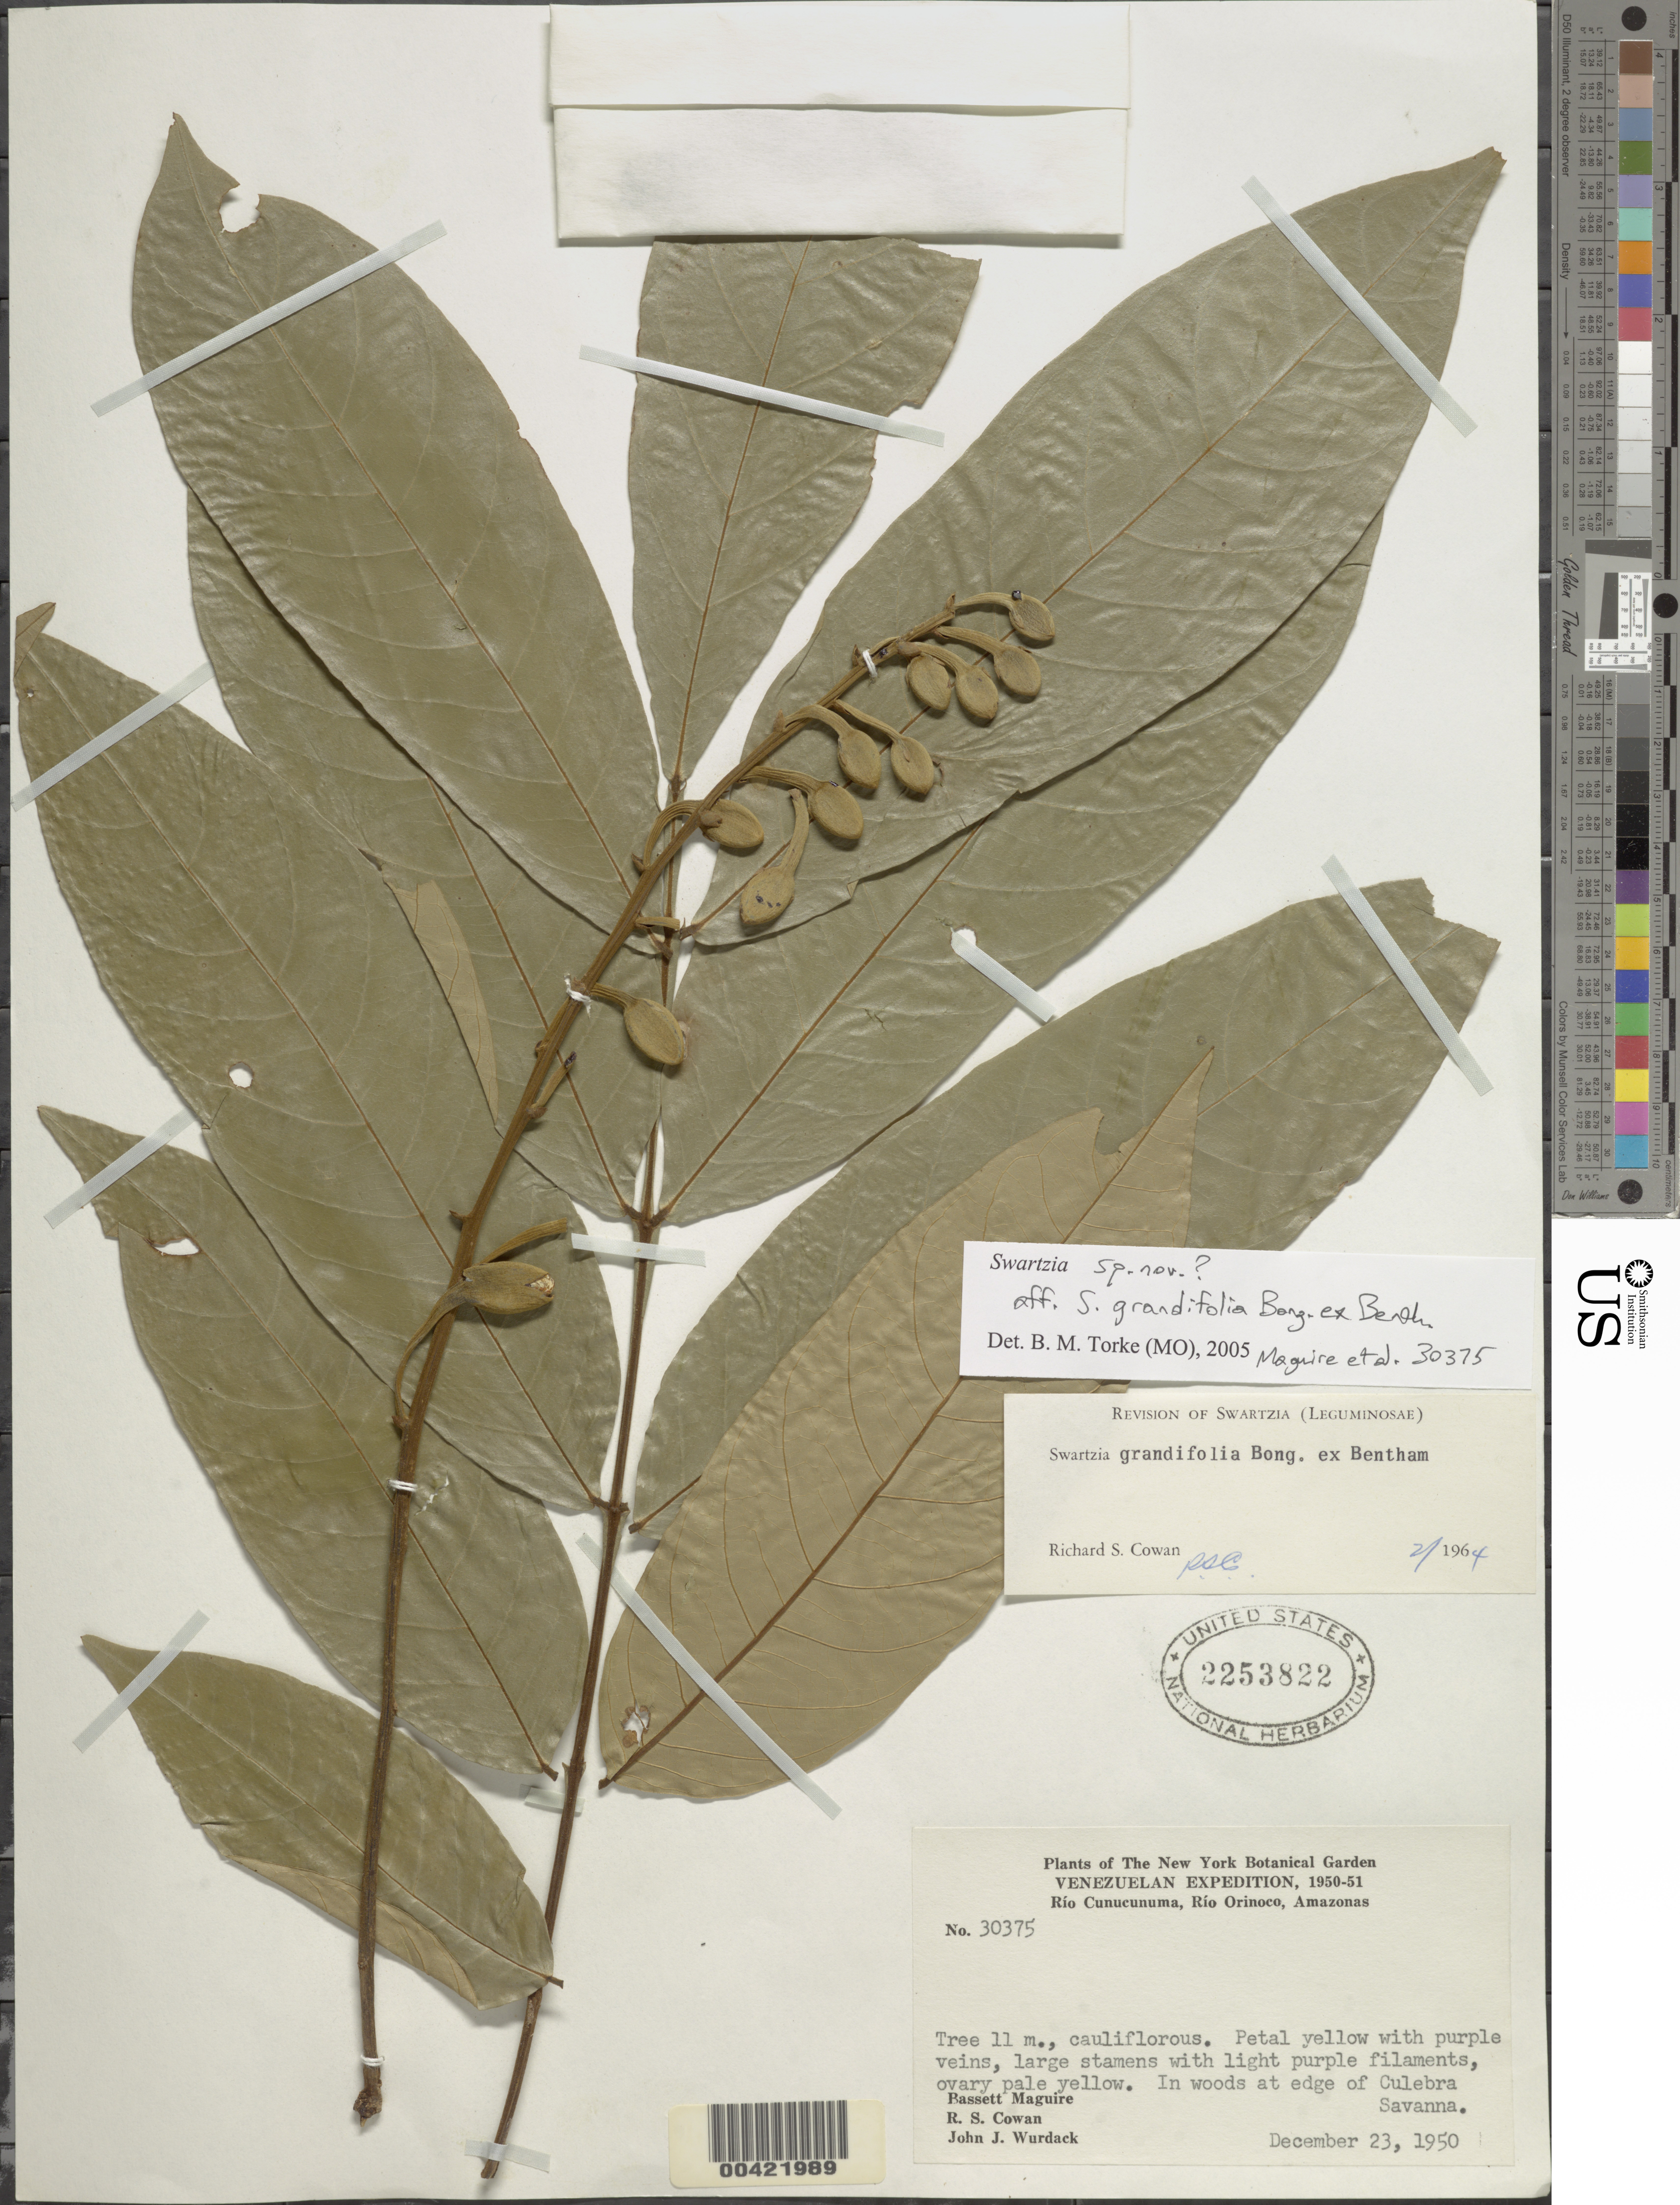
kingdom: Plantae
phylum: Tracheophyta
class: Magnoliopsida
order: Fabales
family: Fabaceae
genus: Swartzia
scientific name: Swartzia sp. nov. aff. grandifolia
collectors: B. Maguire, J. J. Wurdack & R. S. Cowan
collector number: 30375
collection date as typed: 23 Dec 1950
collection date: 1950-12-23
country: Venezuela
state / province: Amazonas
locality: Culebra Savanna; Rio Cunucunuma; Rio Orinoco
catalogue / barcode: US 2253822